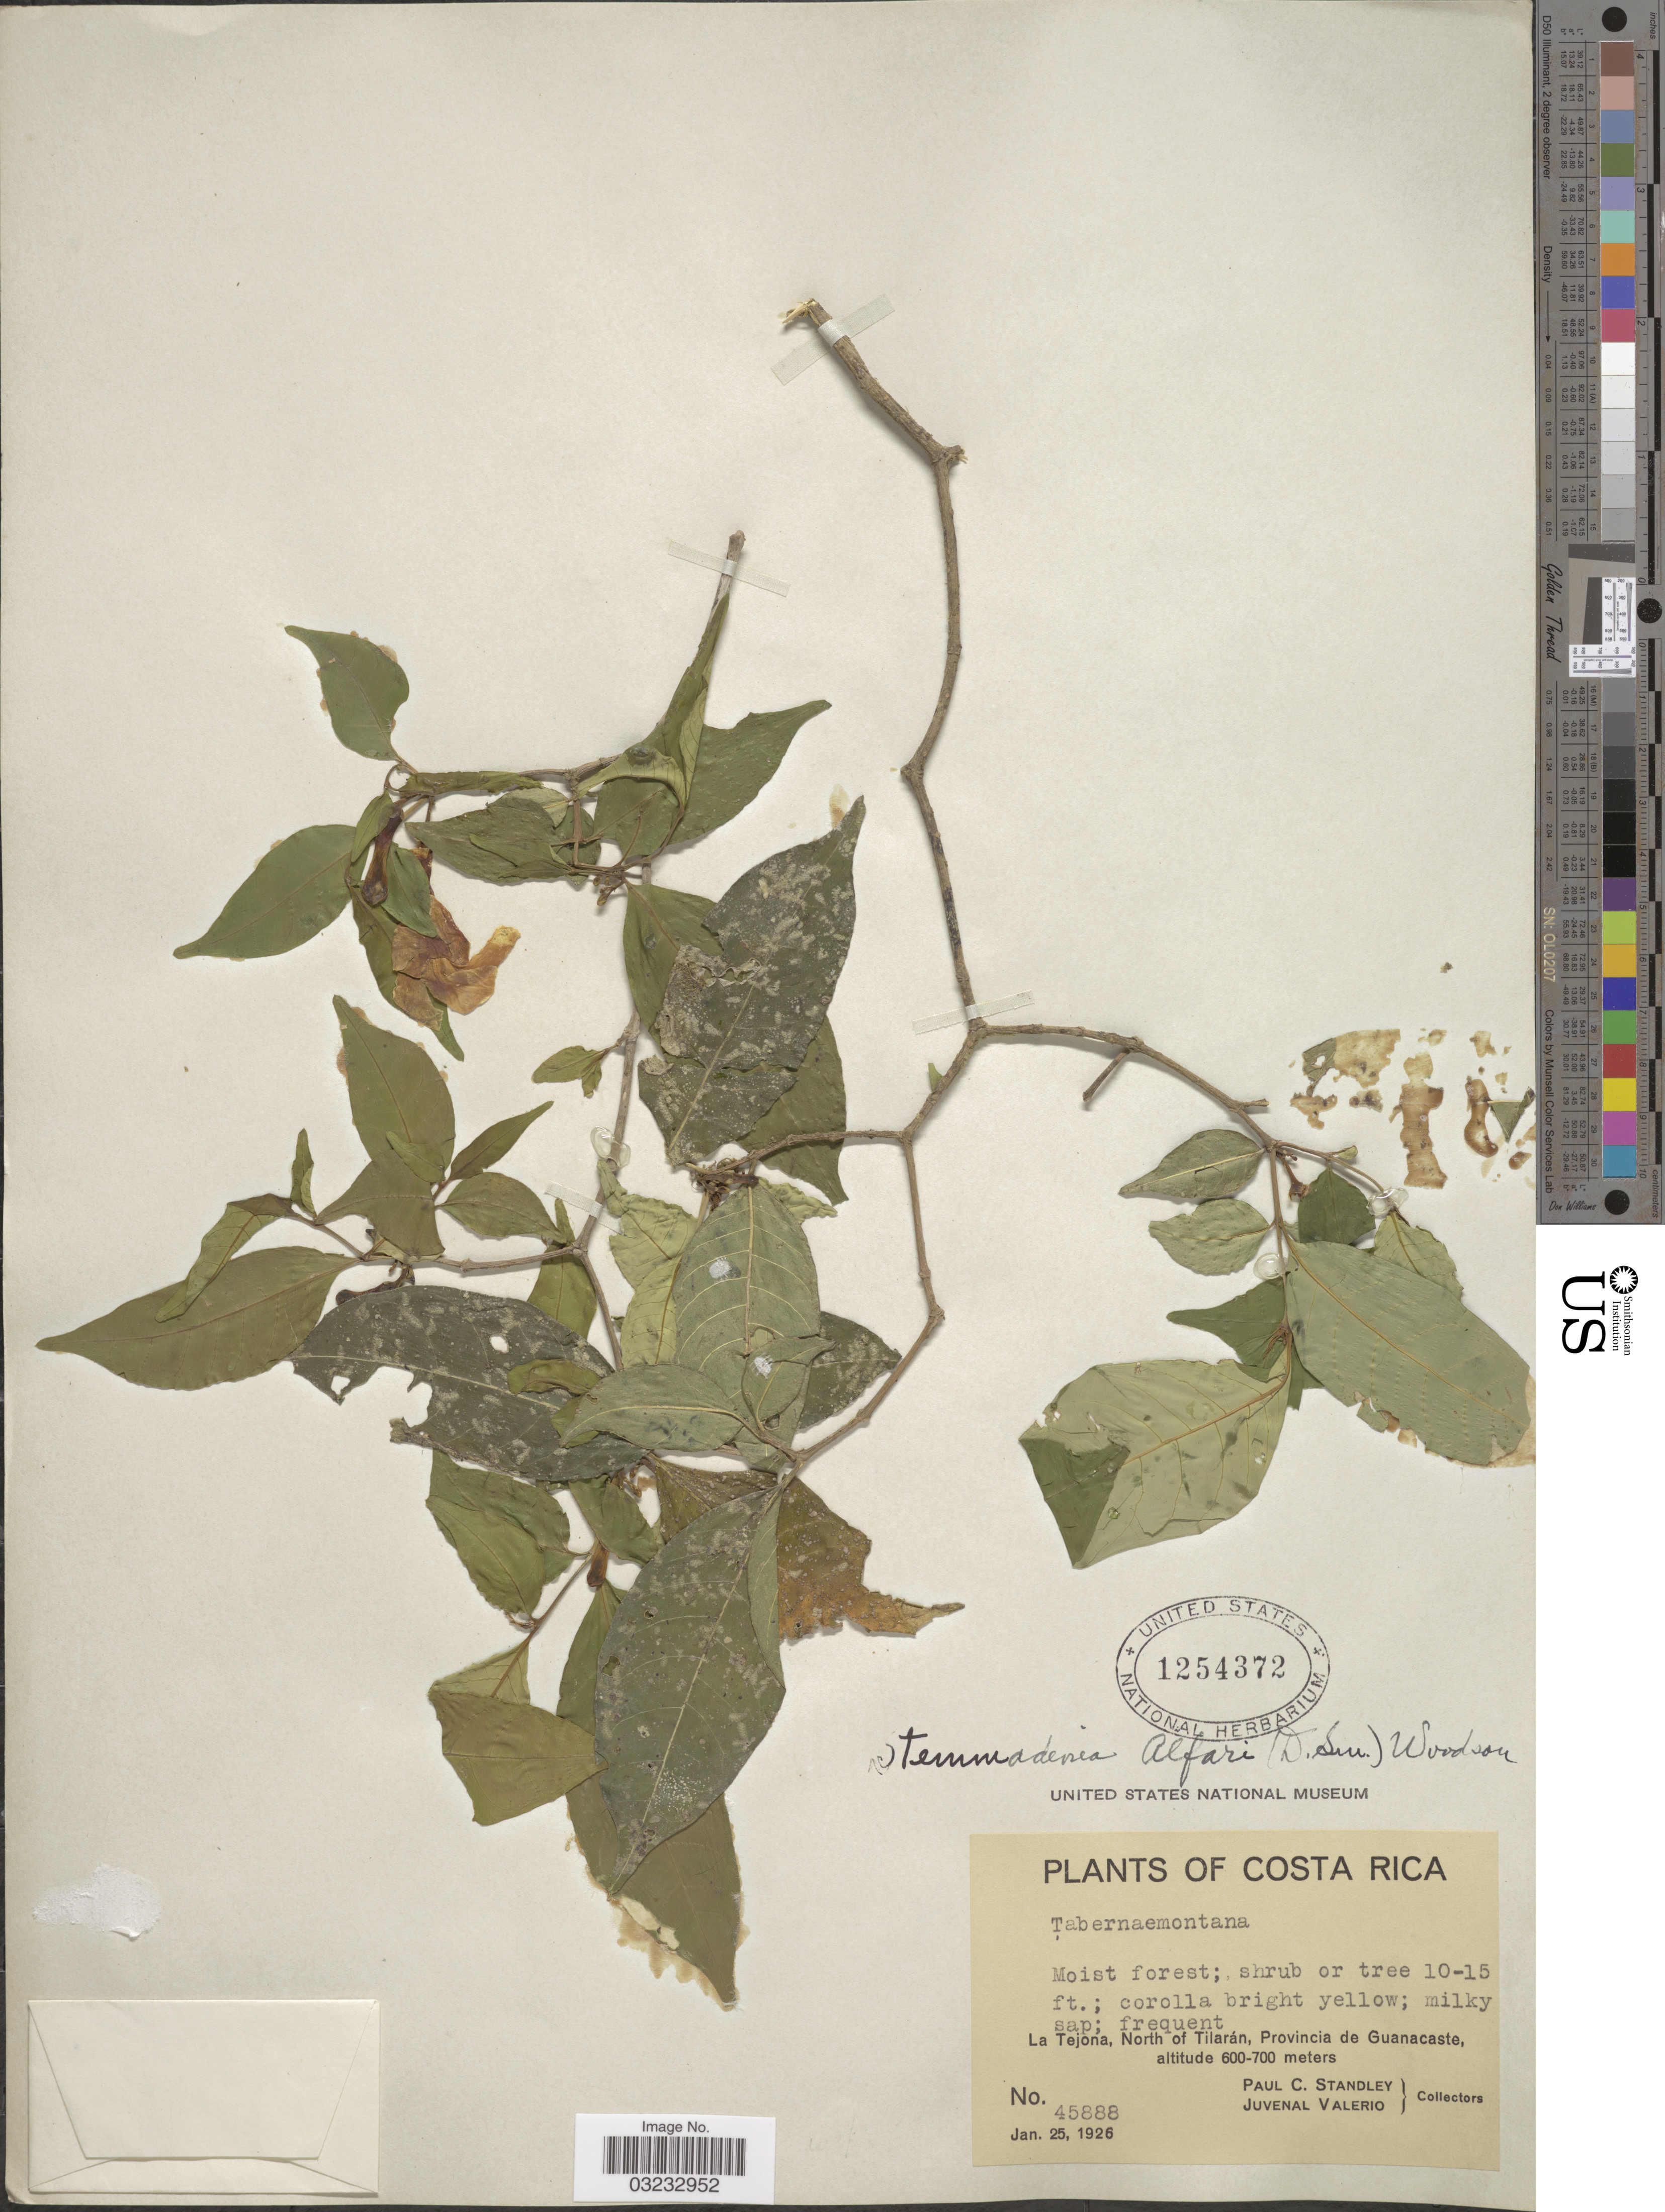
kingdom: Plantae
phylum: Tracheophyta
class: Magnoliopsida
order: Gentianales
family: Apocynaceae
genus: Stemmadenia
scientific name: Stemmadenia alfaroi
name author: (Donn. Sm.) Woodson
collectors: P. C. Standley & J. Valerio R.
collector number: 45888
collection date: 1926-01-25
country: Costa Rica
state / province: Guanacaste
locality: La Tejona, North of Tilarán, Provincia de Guanacaste.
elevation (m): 600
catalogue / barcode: US 1254372